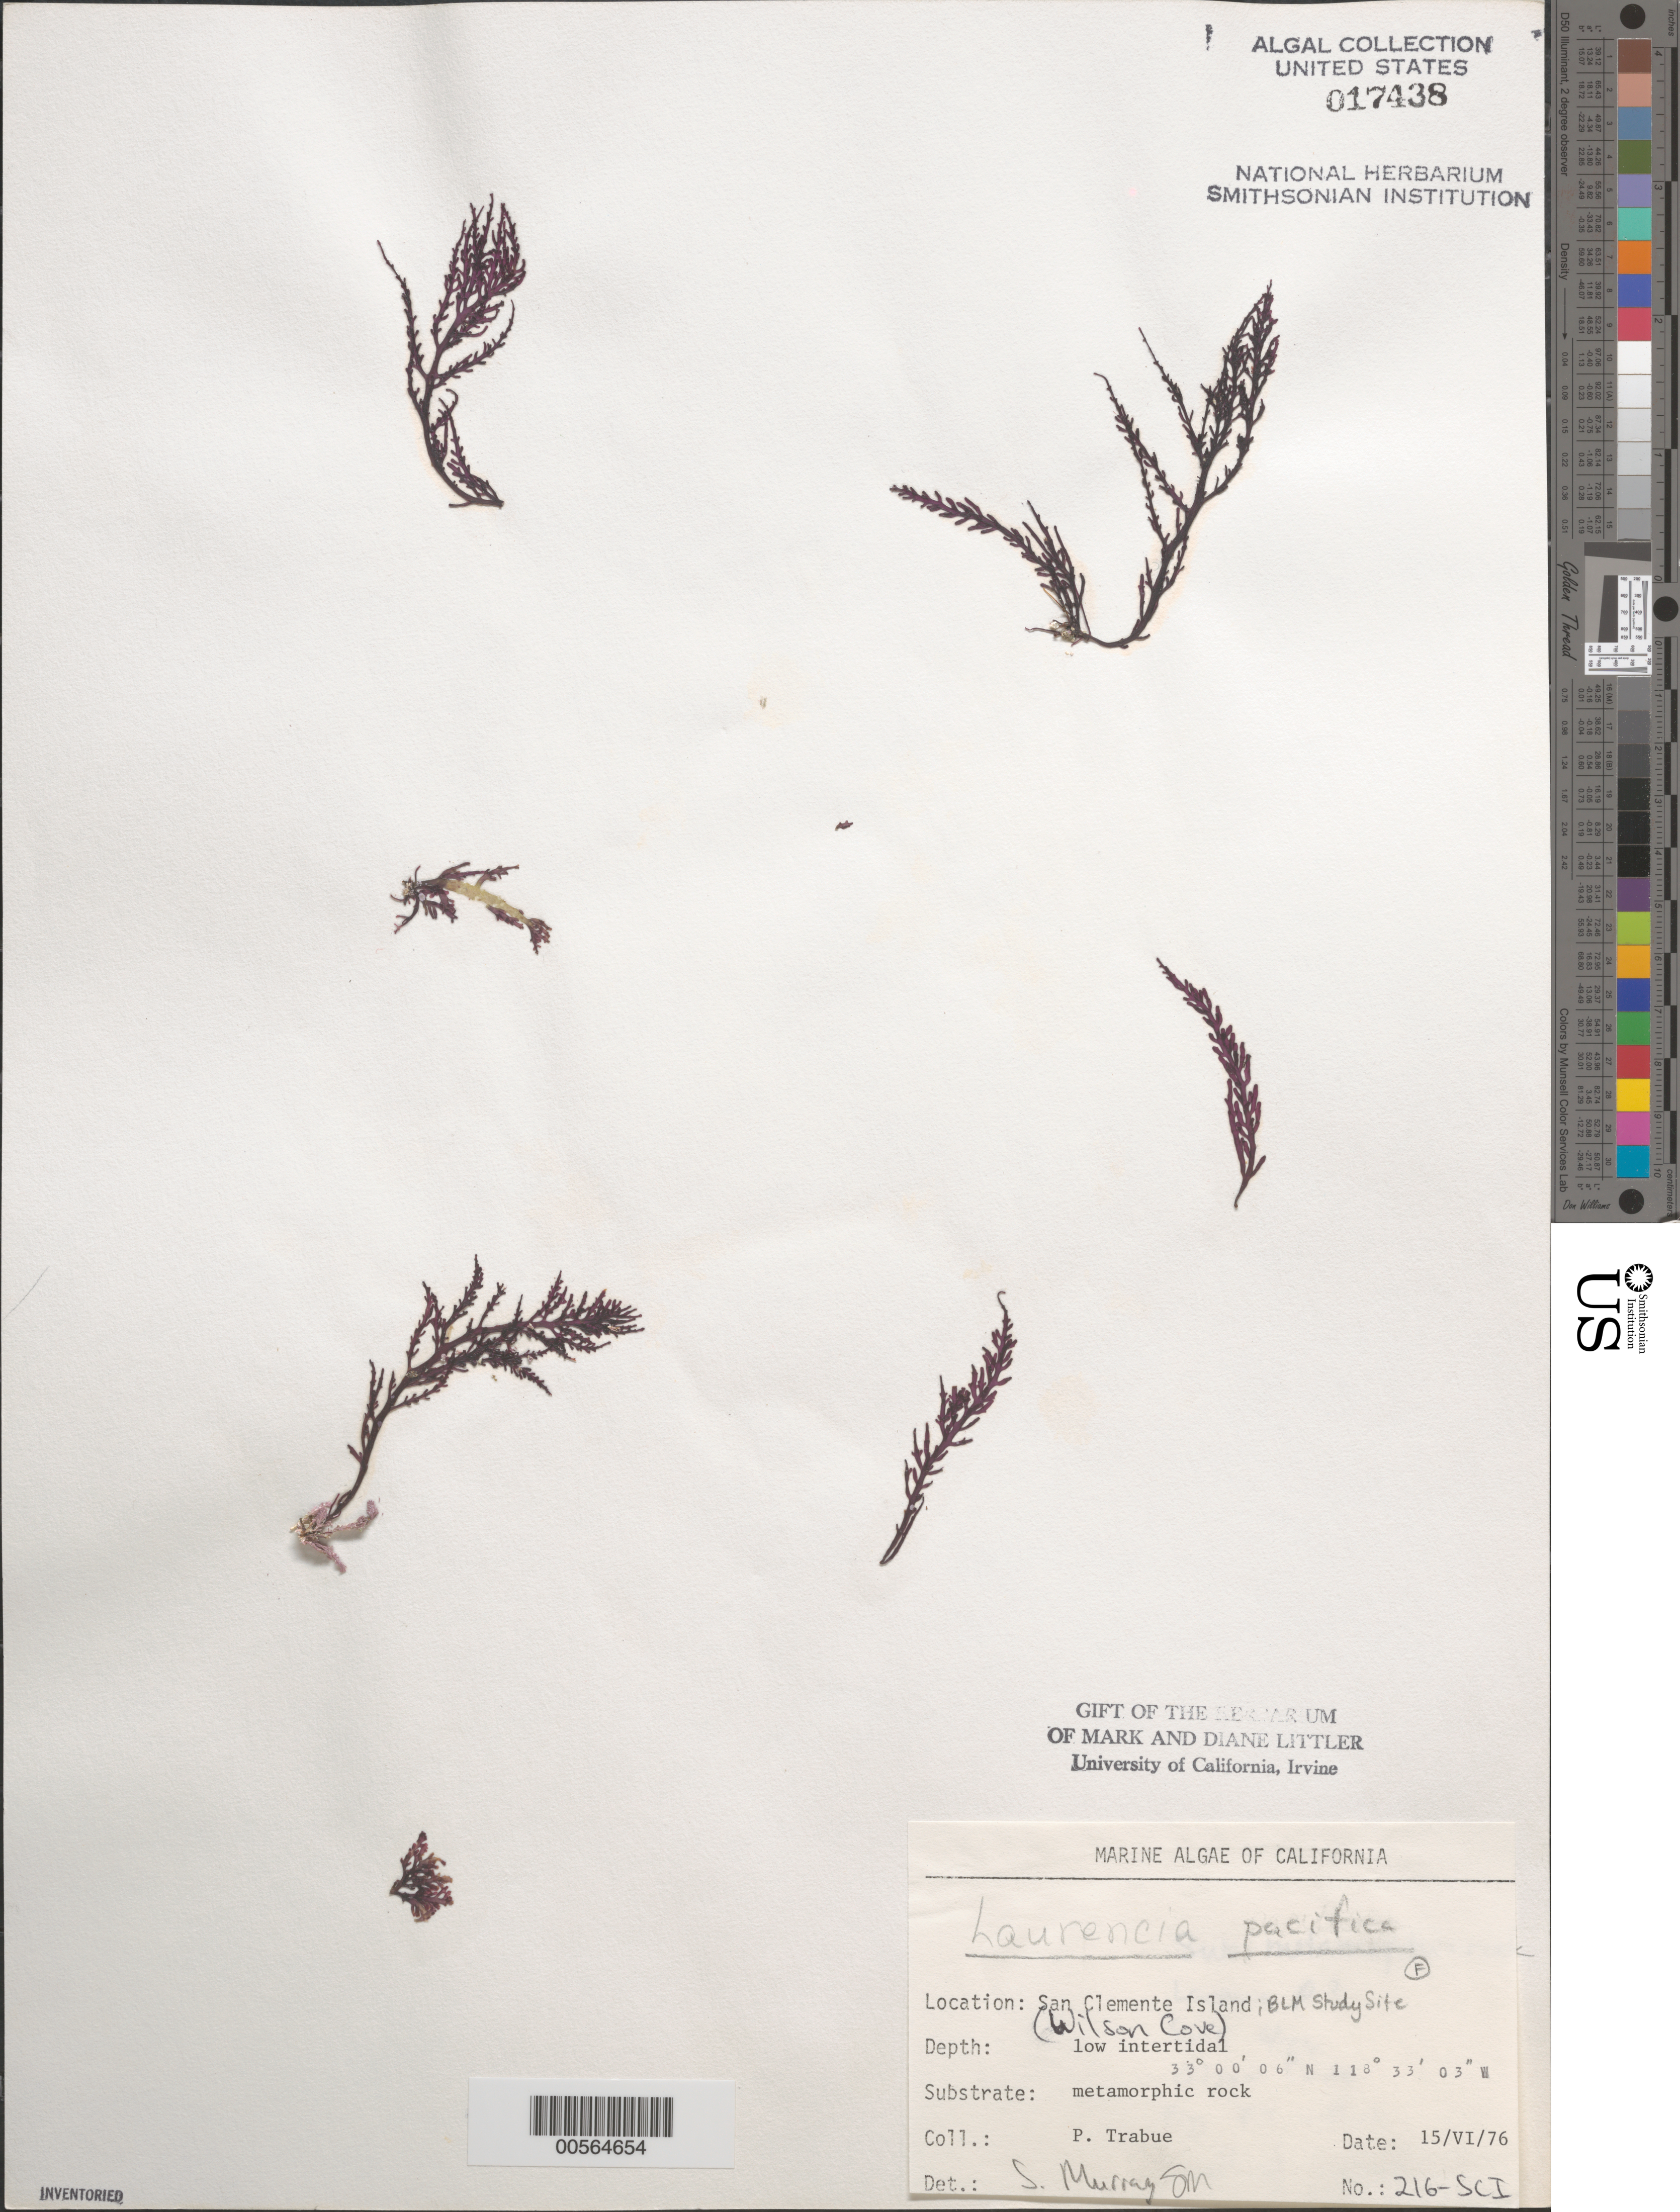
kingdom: Plantae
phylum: Rhodophyta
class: Florideophyceae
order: Ceramiales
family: Rhodomelaceae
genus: Laurencia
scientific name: Laurencia pacifica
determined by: Murray, S. N.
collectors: P. J. Trabue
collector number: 216-sci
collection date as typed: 15 Jun 1976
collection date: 1976-06-15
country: United States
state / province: California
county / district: Los Angeles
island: San Clemente Island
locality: Wilson Cove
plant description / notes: BLM-SOCALBIGHT Rocky Intertidal Survey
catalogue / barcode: US 17438